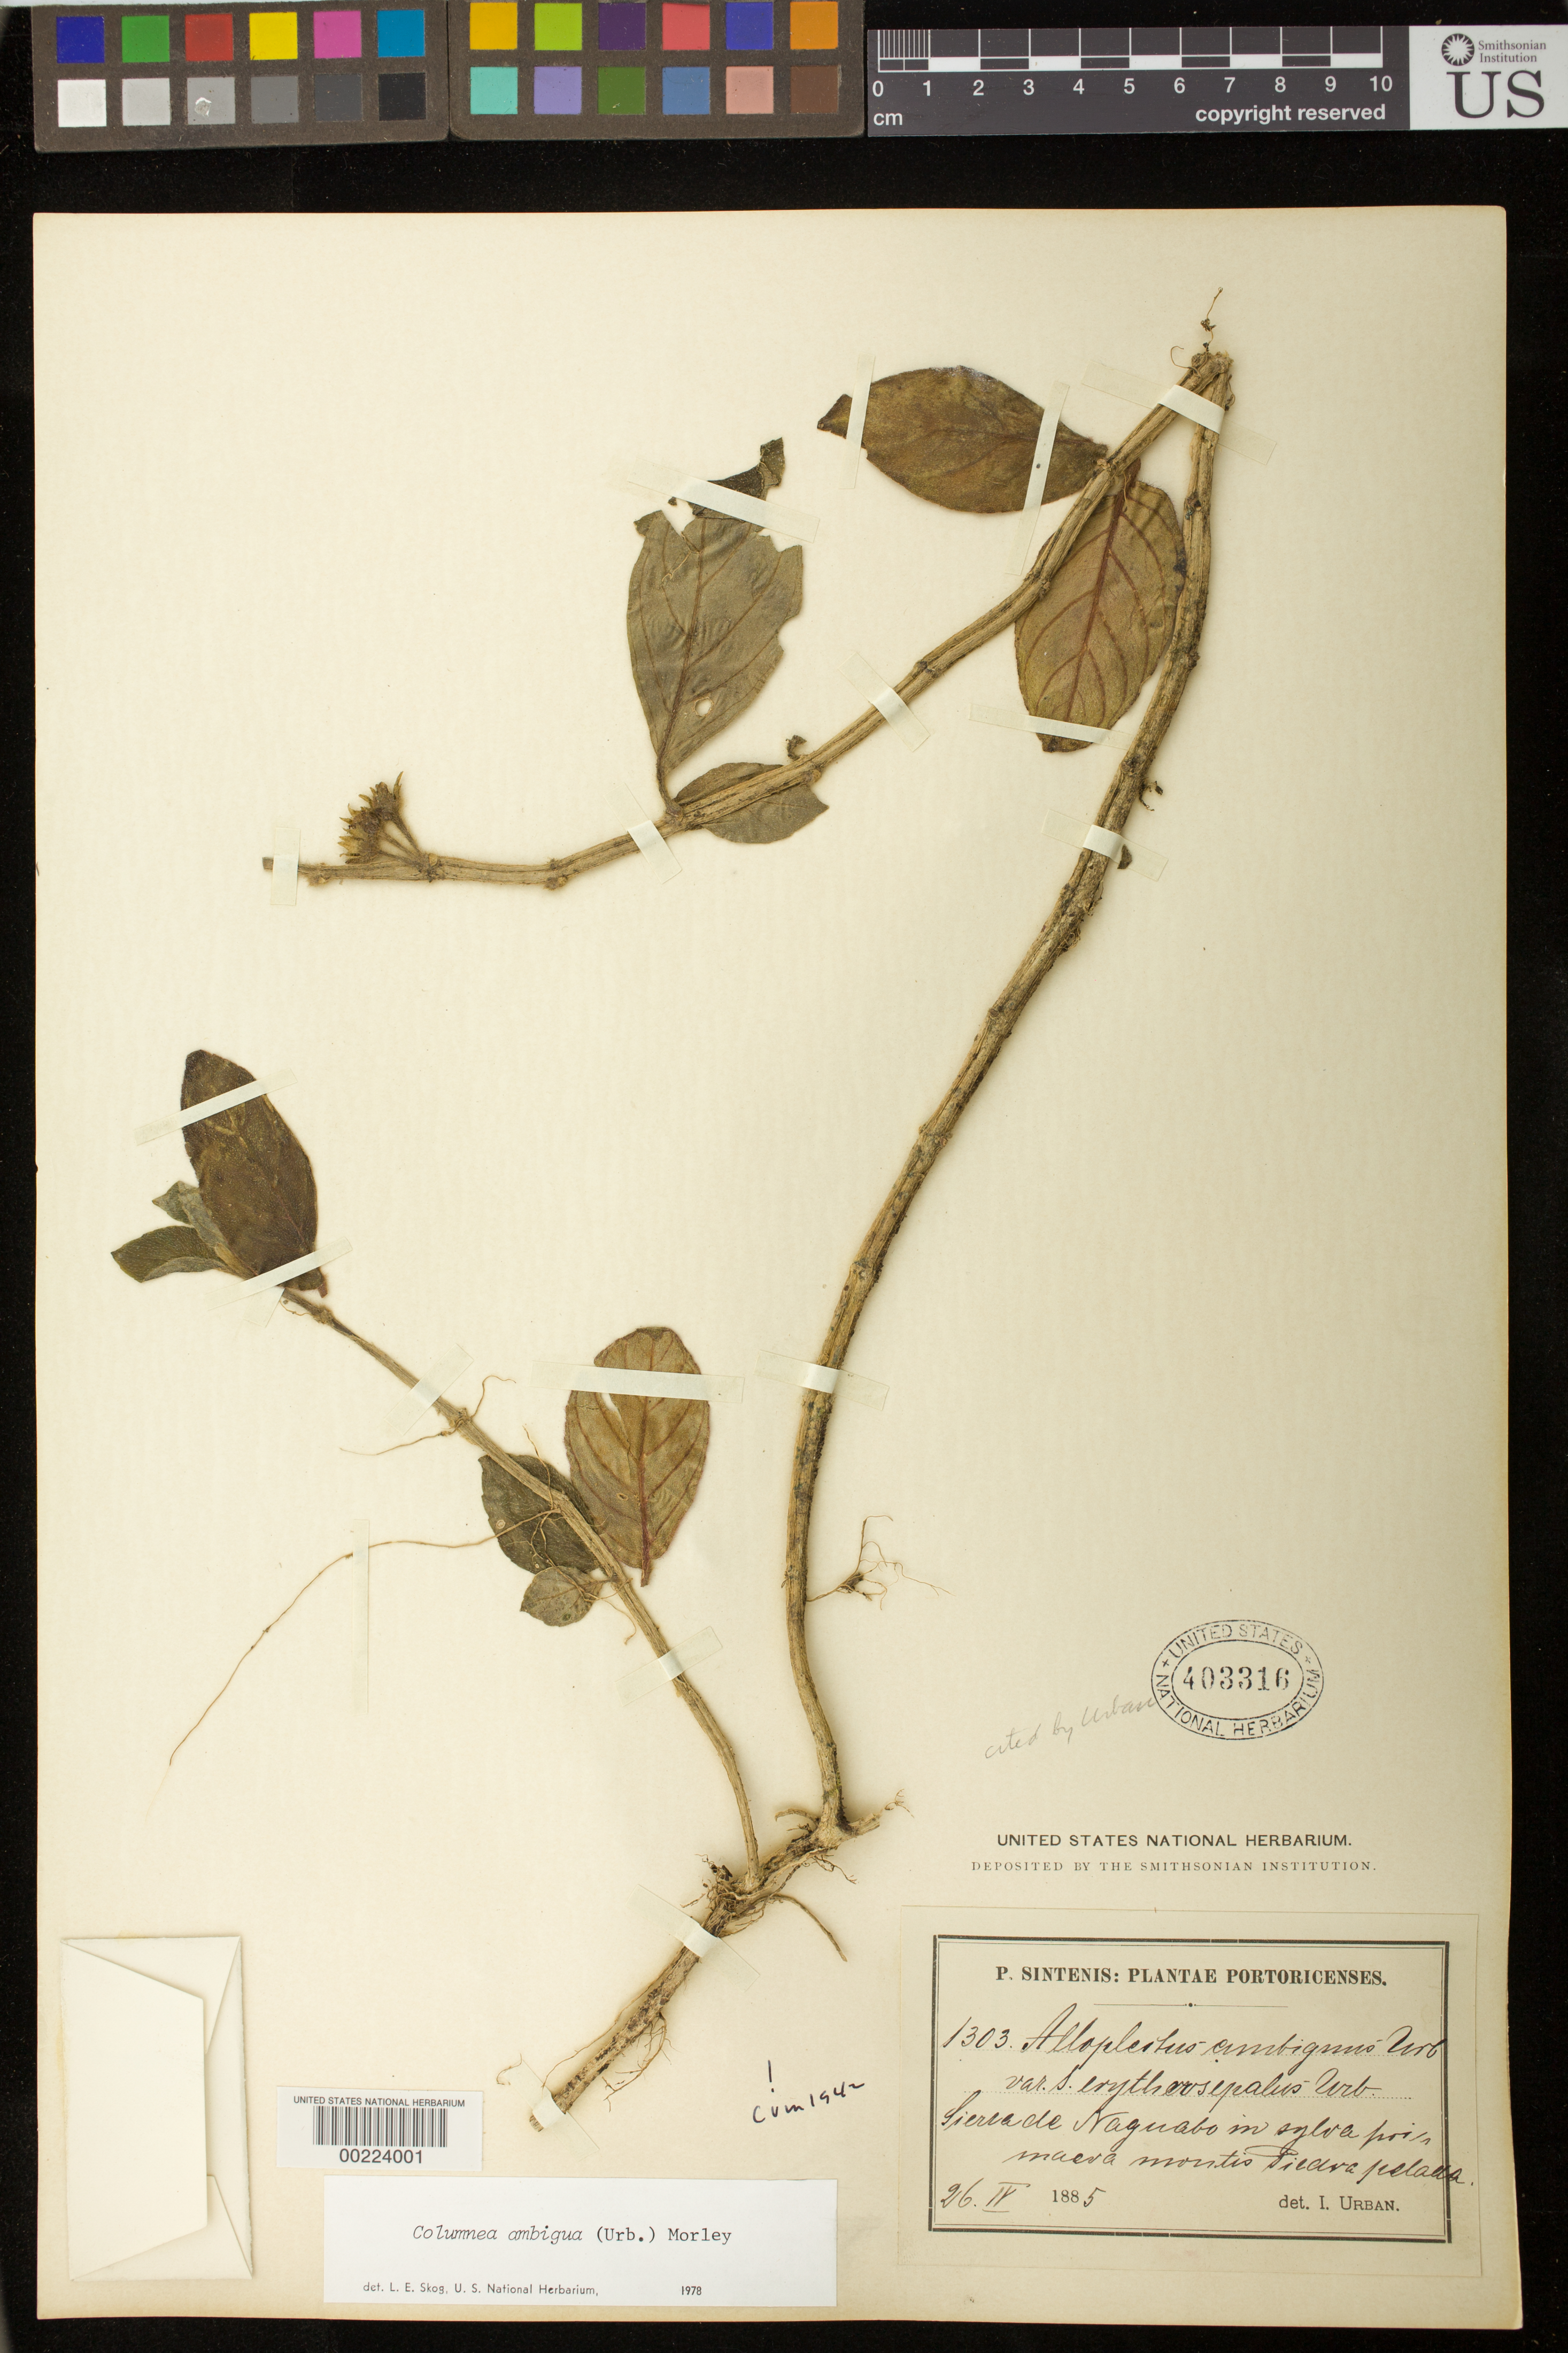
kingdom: Plantae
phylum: Tracheophyta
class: Magnoliopsida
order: Lamiales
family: Gesneriaceae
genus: Columnea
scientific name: Columnea ambigua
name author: (Urb.) B.D. Morley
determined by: Skog, Laurence E.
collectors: P. Sintenis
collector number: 1303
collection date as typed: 26 Apr 1885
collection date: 1885-04-26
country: Puerto Rico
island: Puerto Rico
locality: Sierra de Naguabo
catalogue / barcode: US 403316